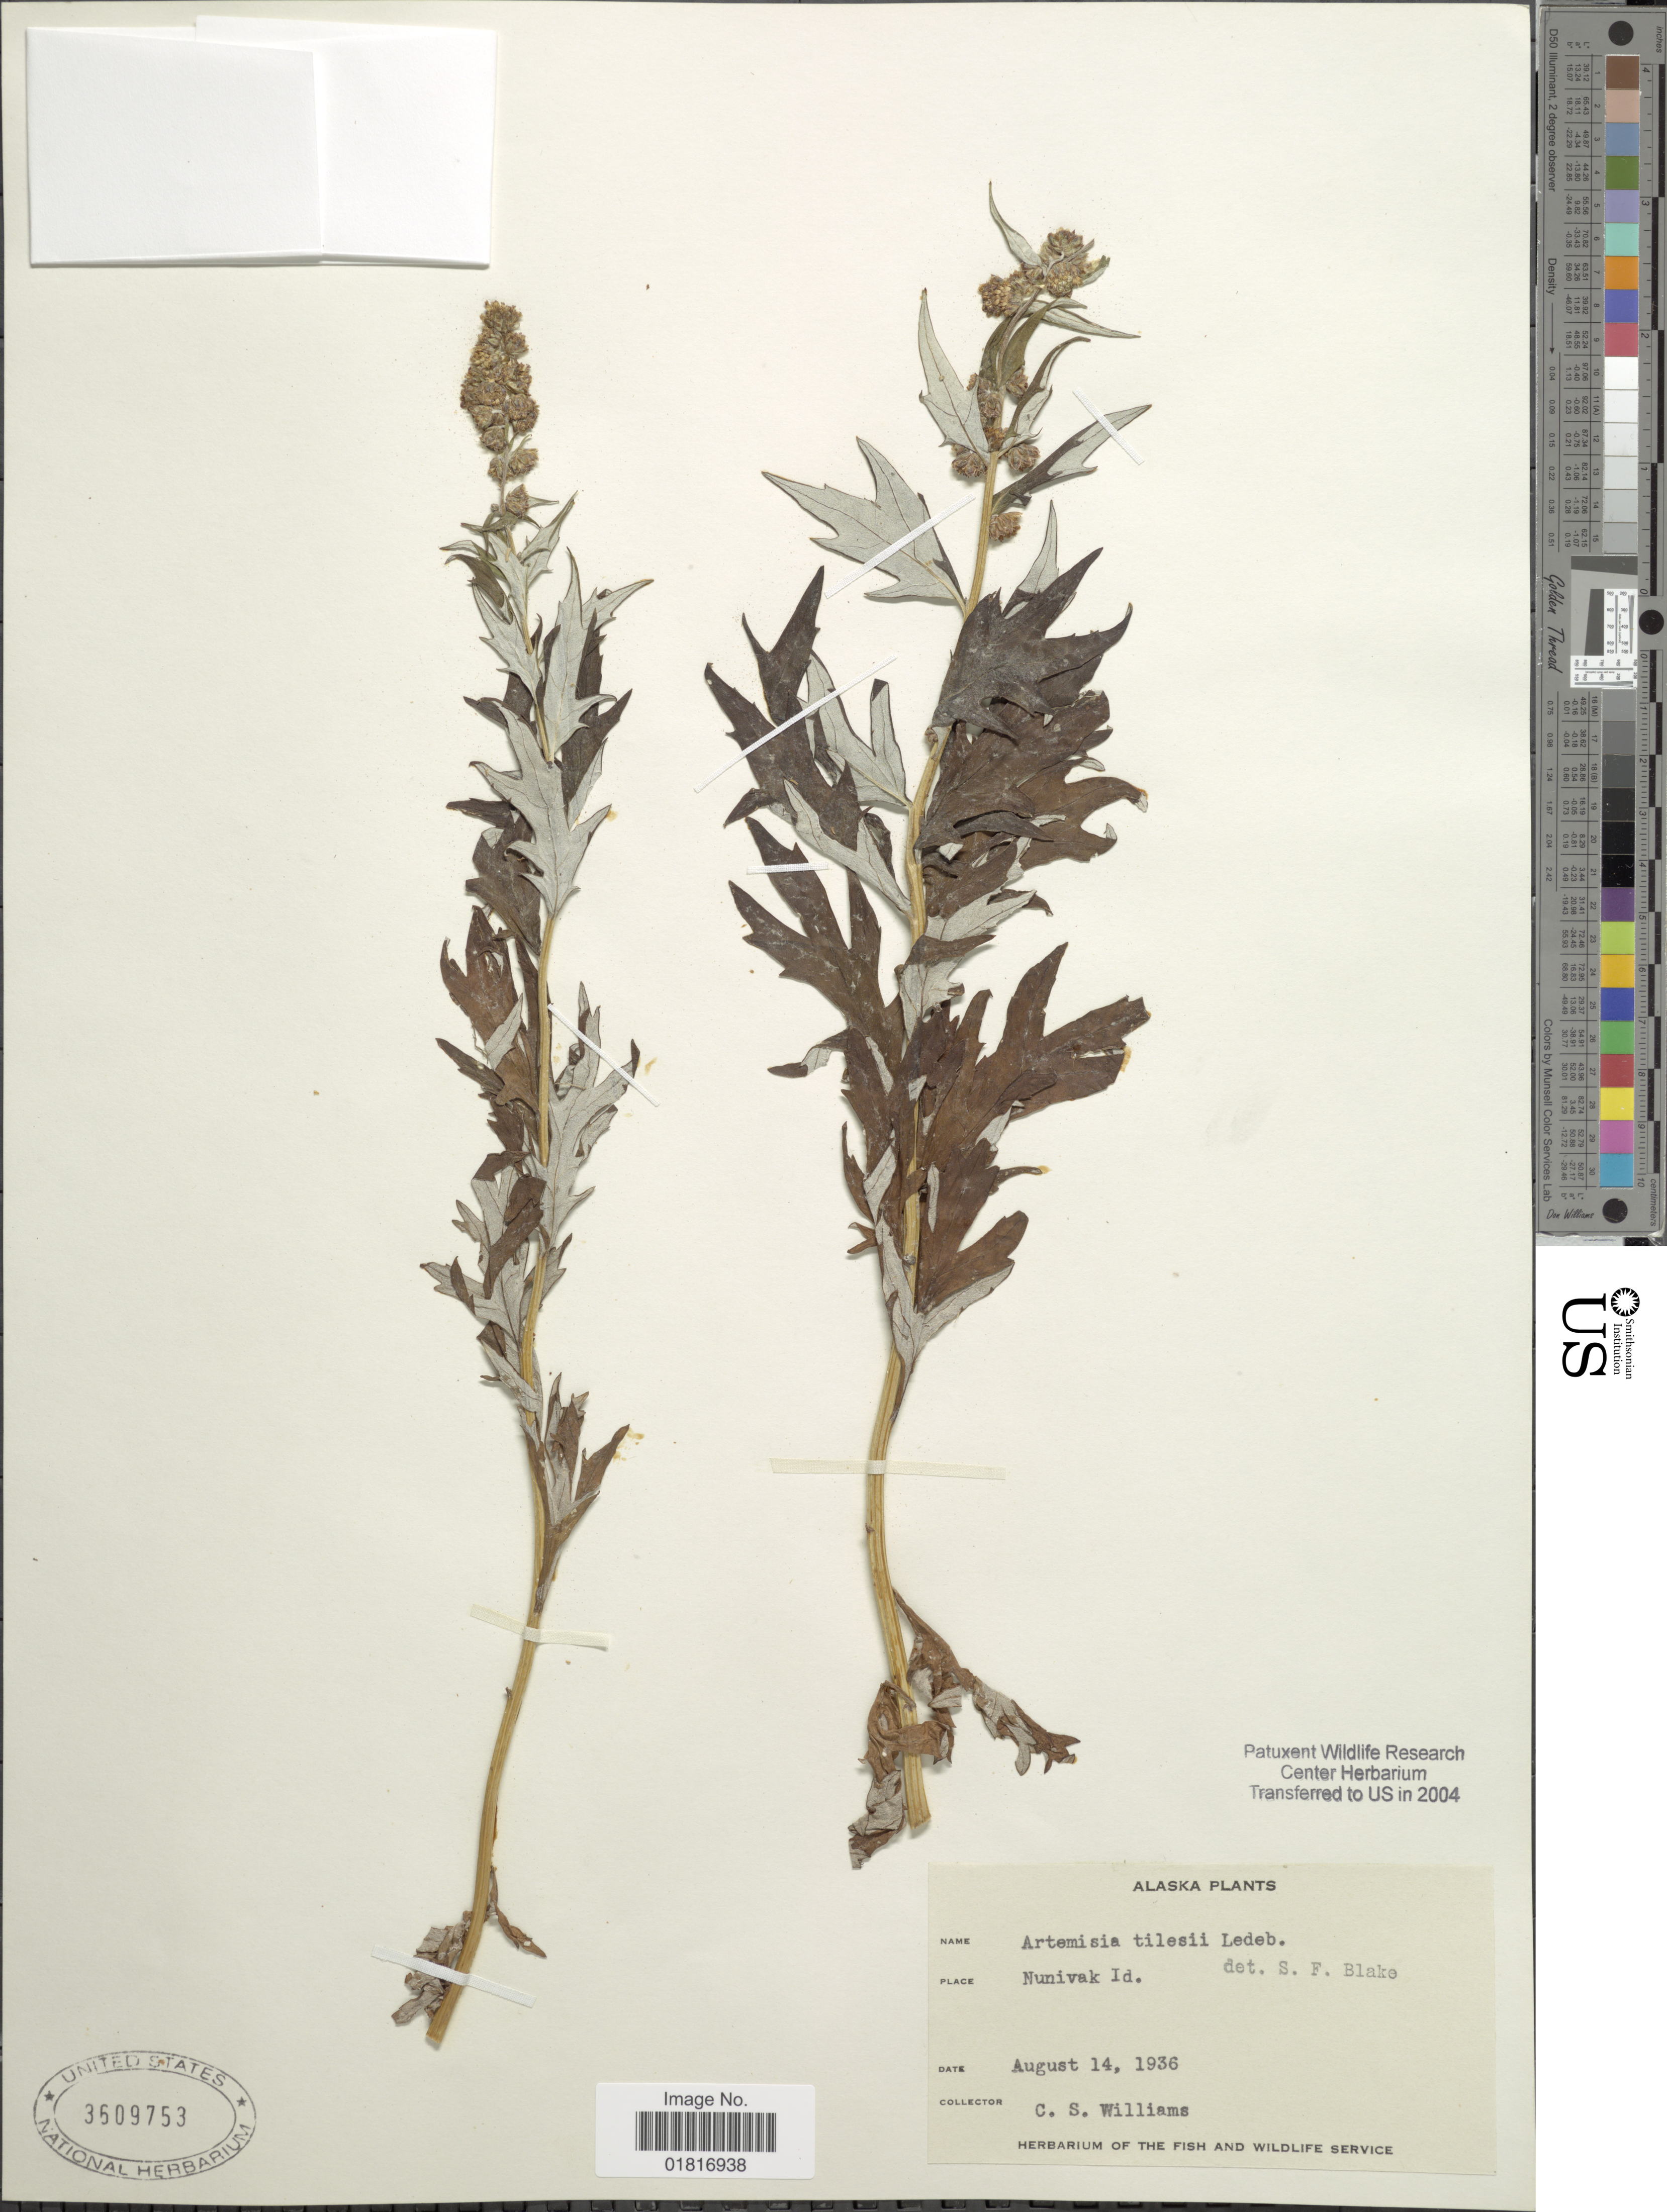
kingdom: Plantae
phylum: Tracheophyta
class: Magnoliopsida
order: Asterales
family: Asteraceae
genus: Artemisia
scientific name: Artemisia tilesii var. elatior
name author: Torr. & A. Gray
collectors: C. Williams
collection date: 1936-08-14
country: United States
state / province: Alaska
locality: Nunivak Id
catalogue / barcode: US 3609753